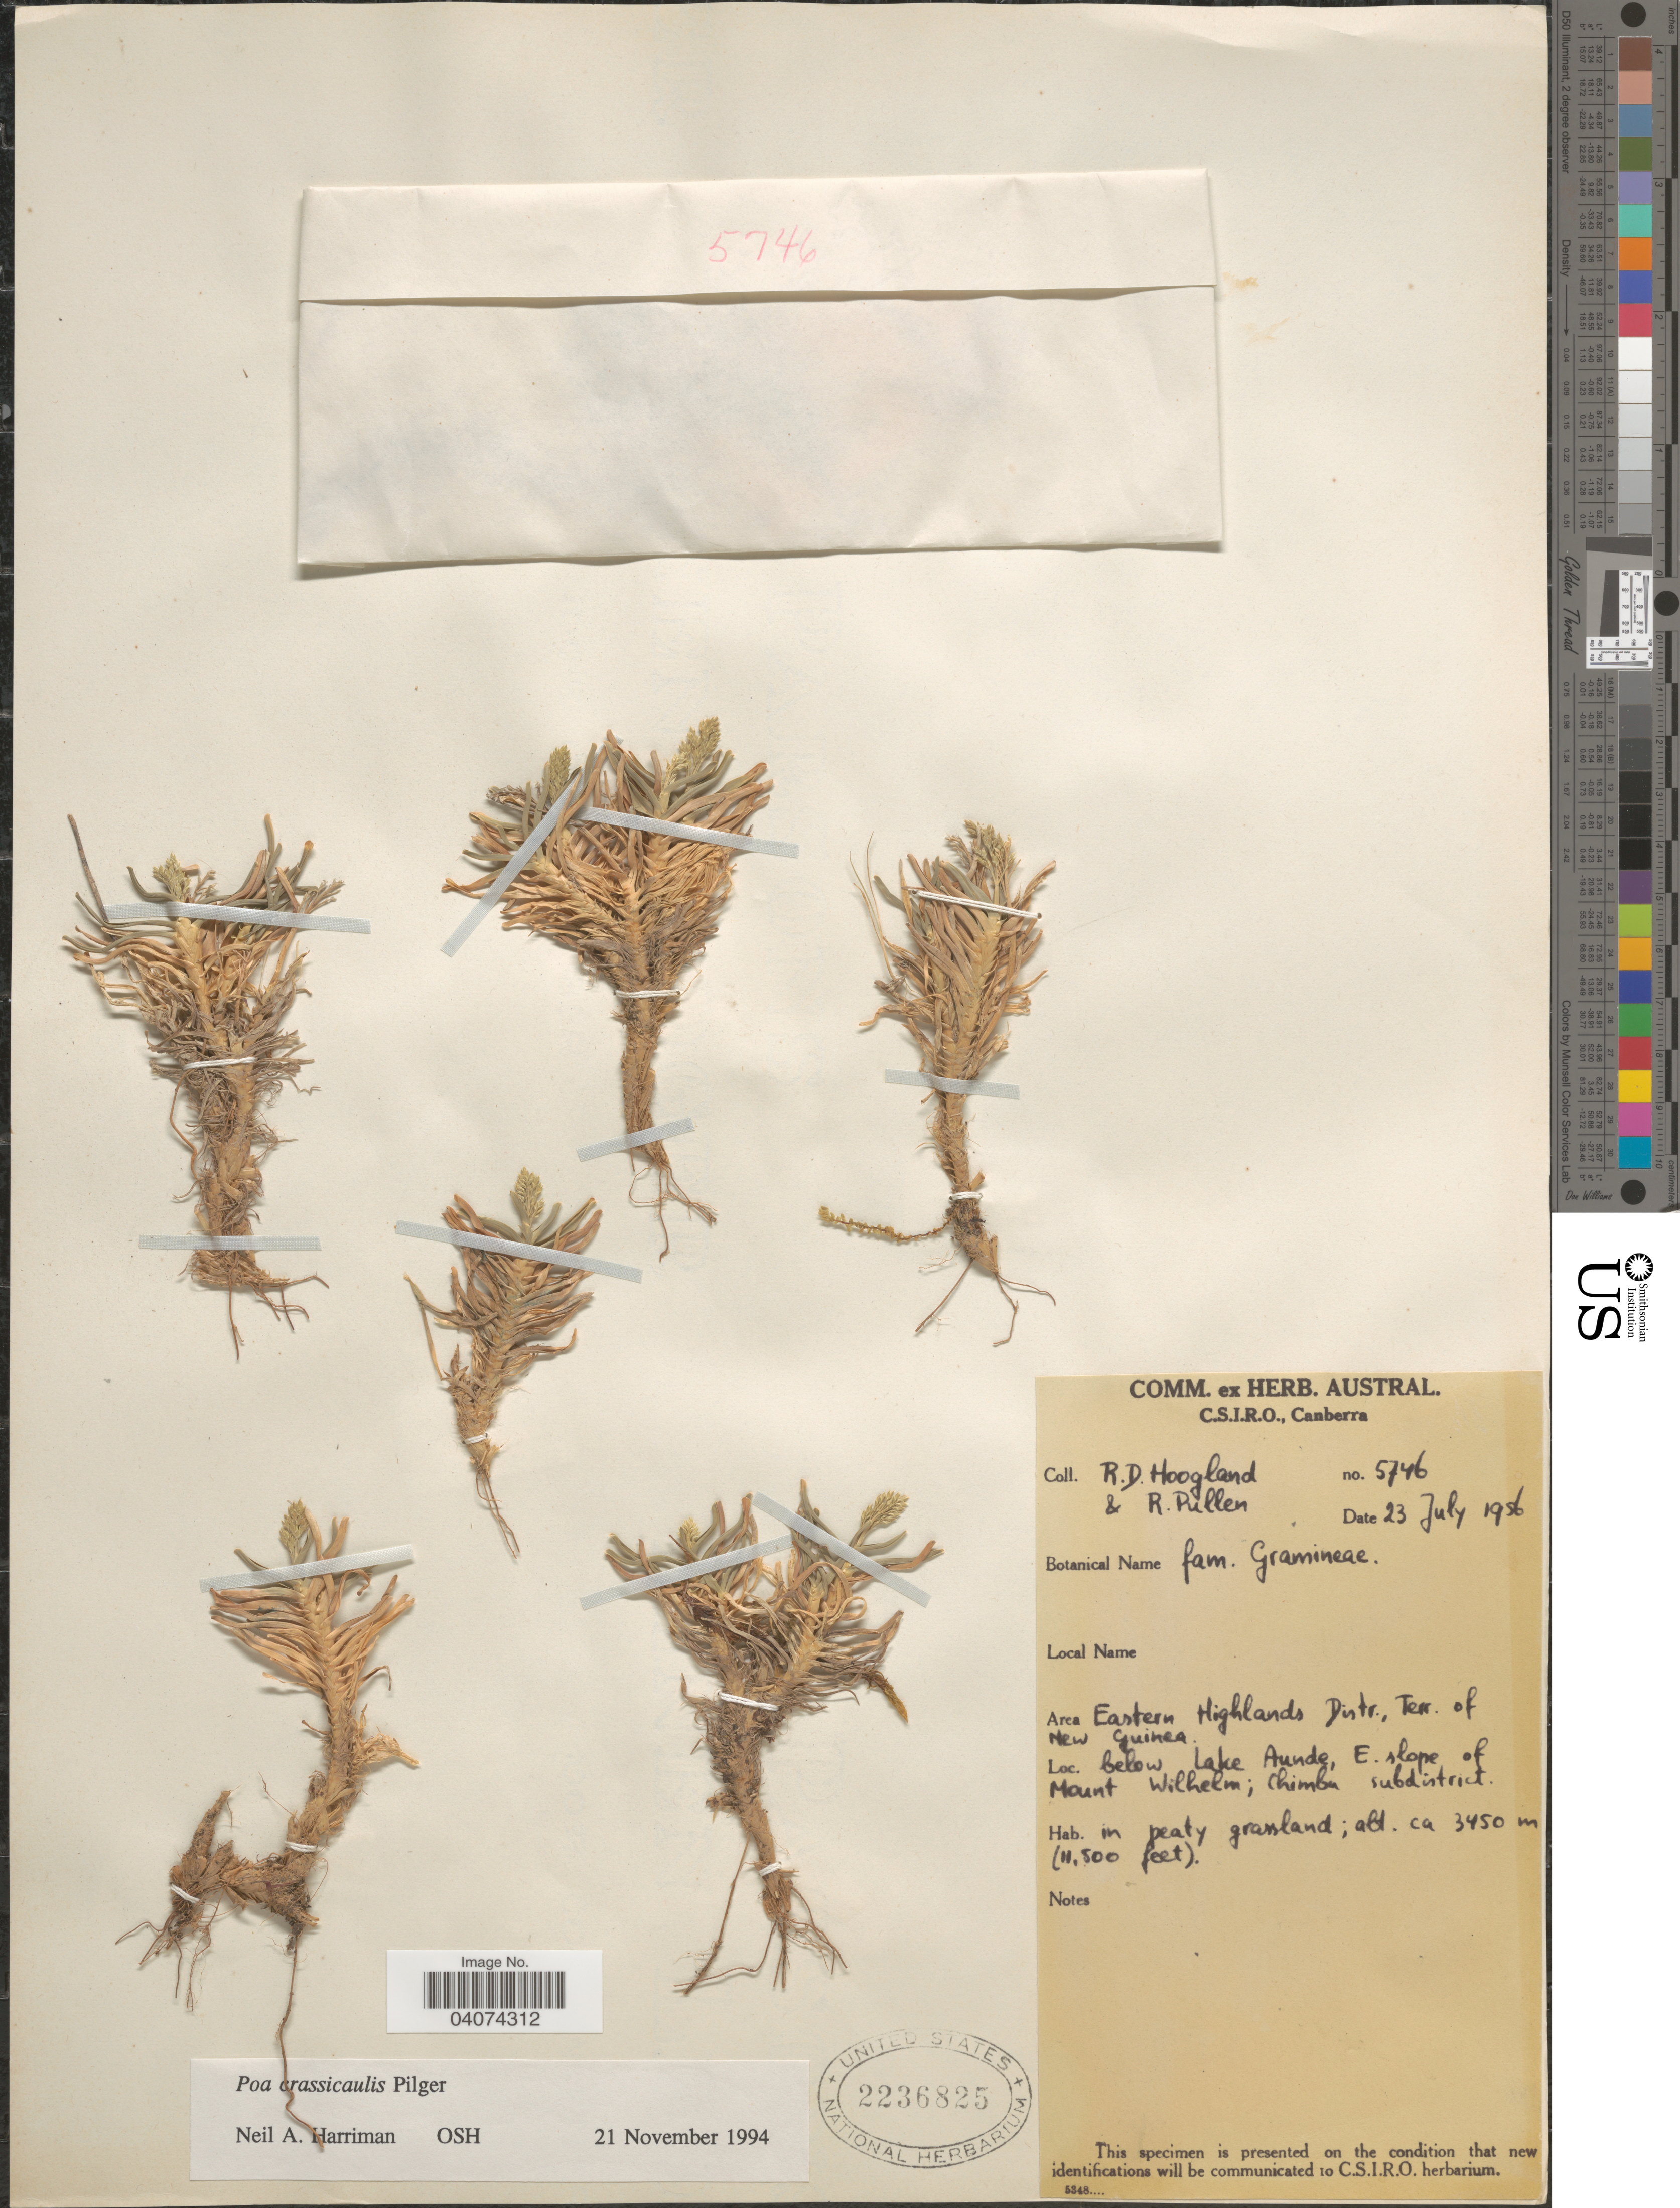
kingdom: Plantae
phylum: Tracheophyta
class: Liliopsida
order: Poales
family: Poaceae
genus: Poa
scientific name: Poa crassicaulis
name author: Pilg.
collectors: R. D. Hoogland & R. Pullen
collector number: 5746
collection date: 1956-07-23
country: Papua New Guinea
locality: Area Eastern Highlands Distr., Terr. of New Guinea. Below Lake Aunde, E. slope of Mount Wilhelm; Chimbu subdistrict.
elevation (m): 3450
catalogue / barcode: US 2236825